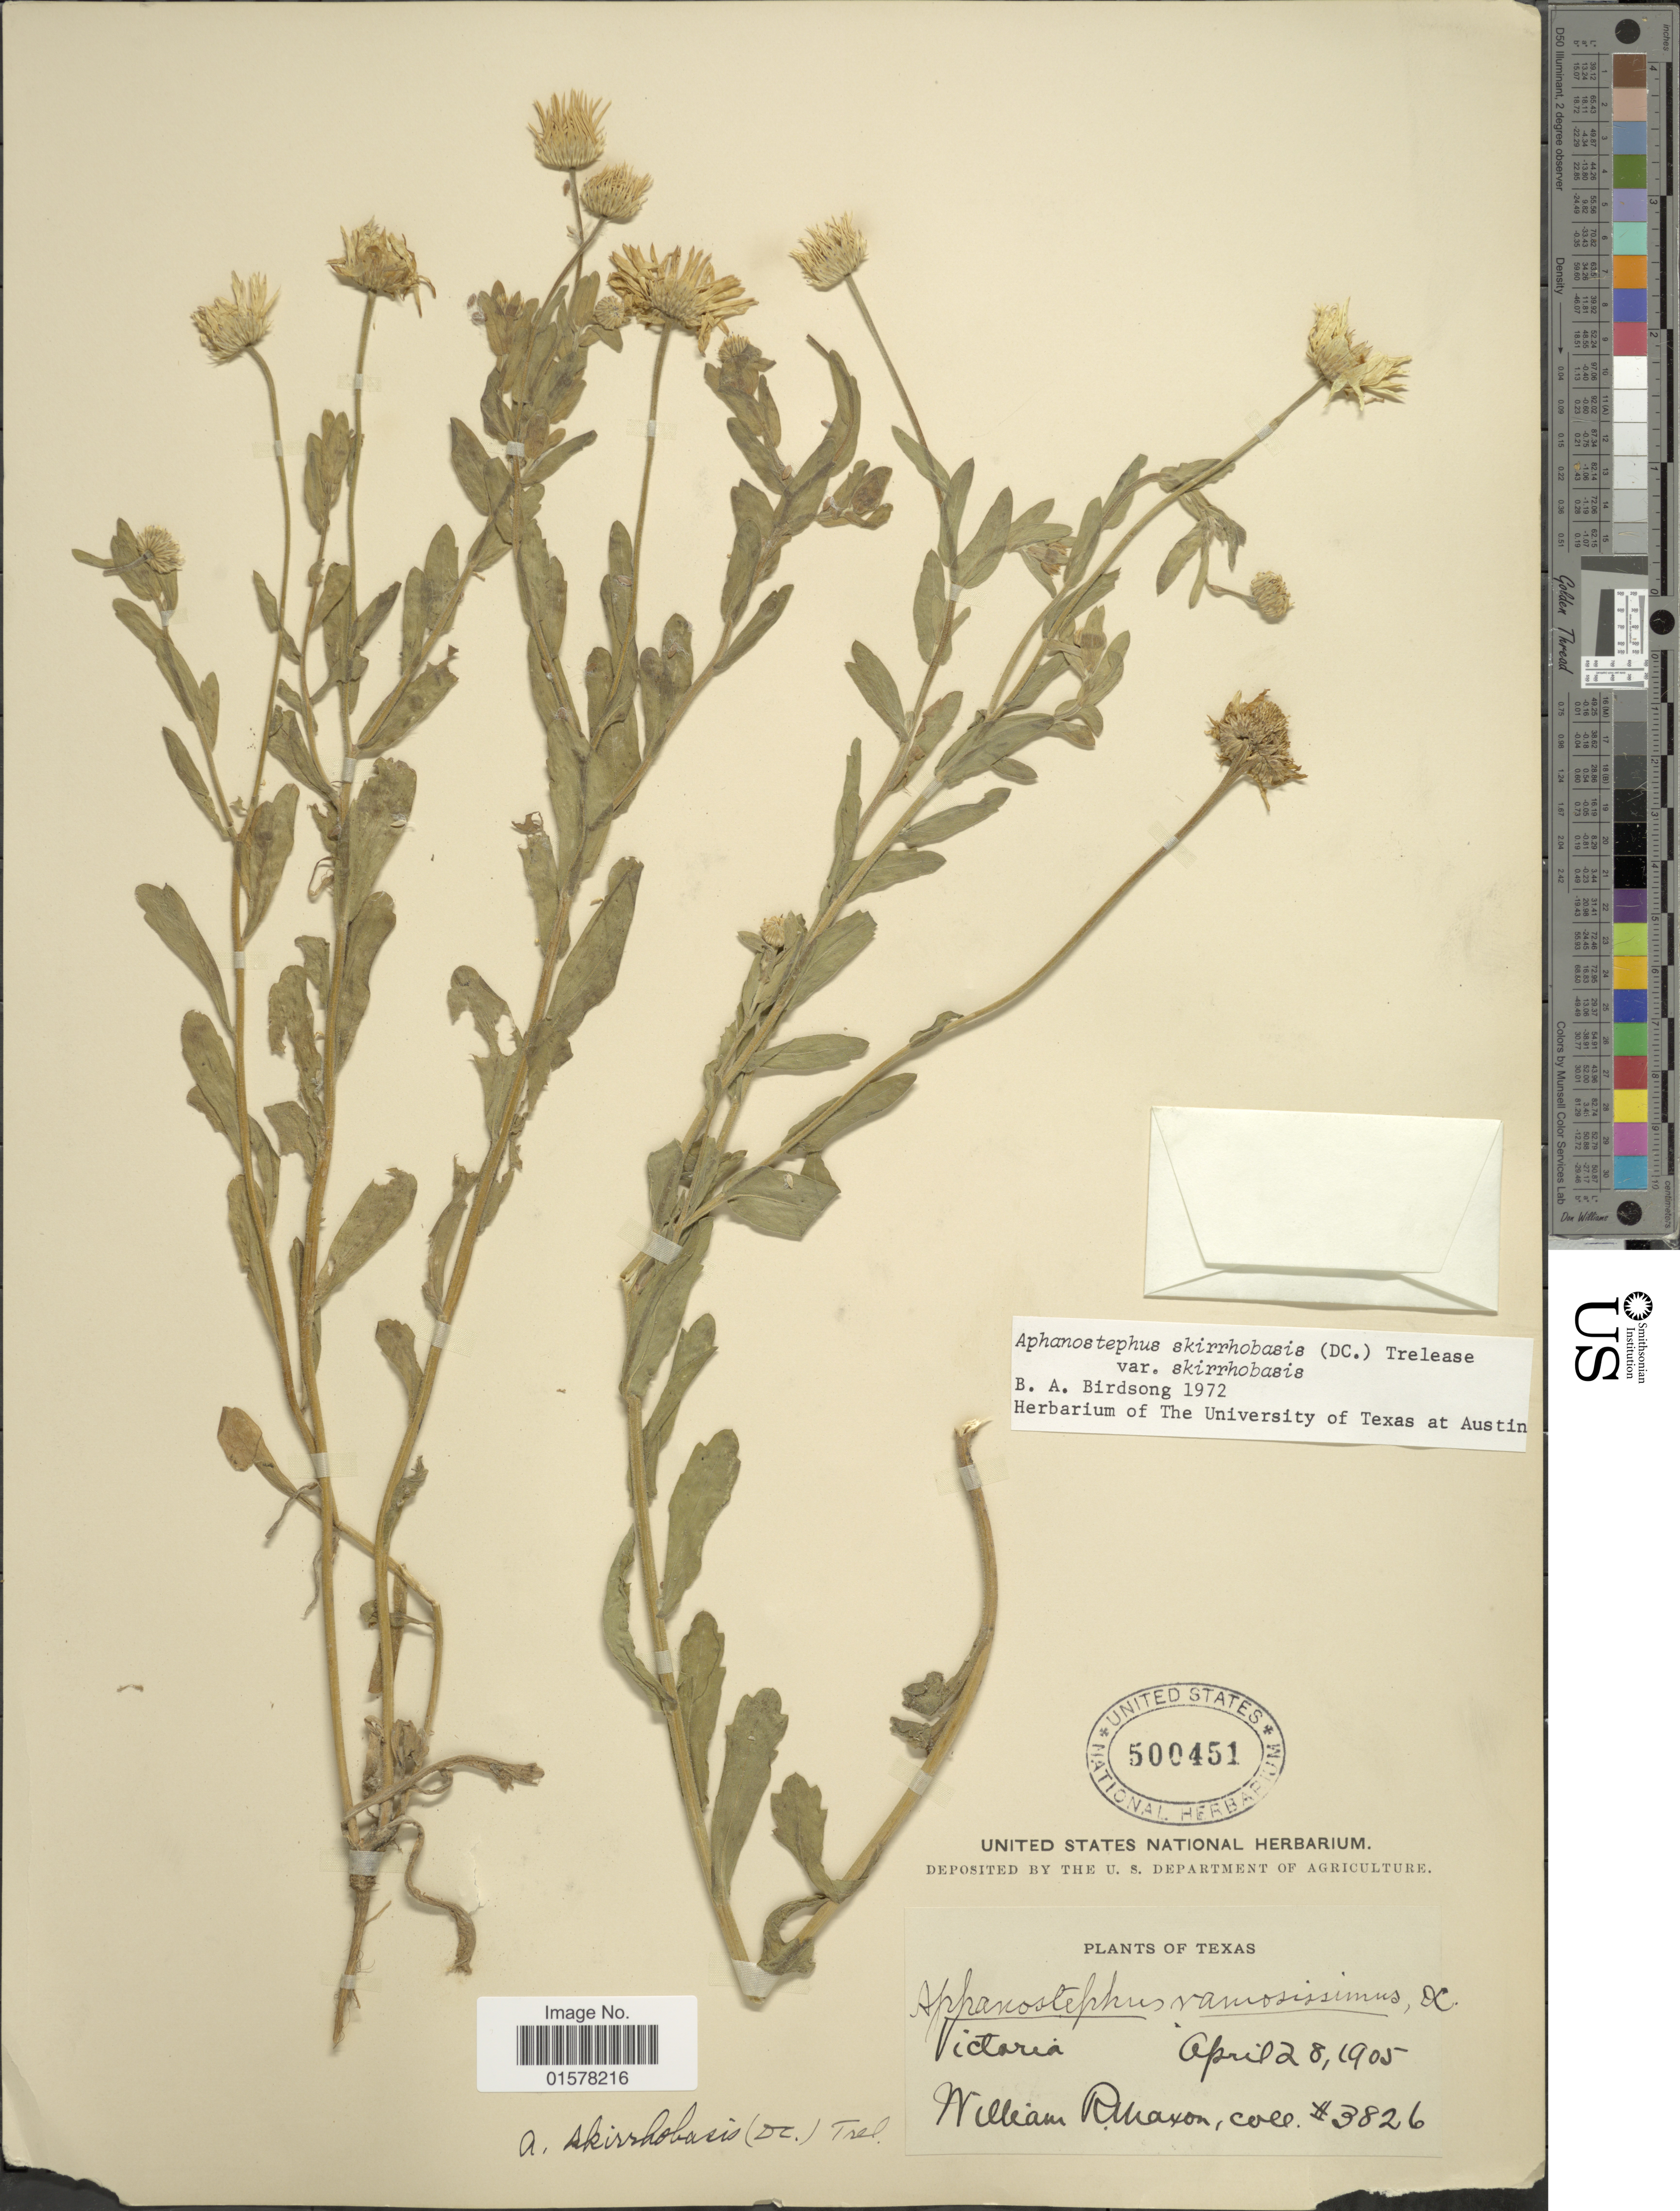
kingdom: Plantae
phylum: Tracheophyta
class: Magnoliopsida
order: Asterales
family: Asteraceae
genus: Aphanostephus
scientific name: Aphanostephus skirrhobasis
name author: (DC.) Trel. ex Coville & Branner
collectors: W. R. Maxon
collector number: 3826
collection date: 1905-04-28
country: United States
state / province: Texas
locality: Victoria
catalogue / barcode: US 500451